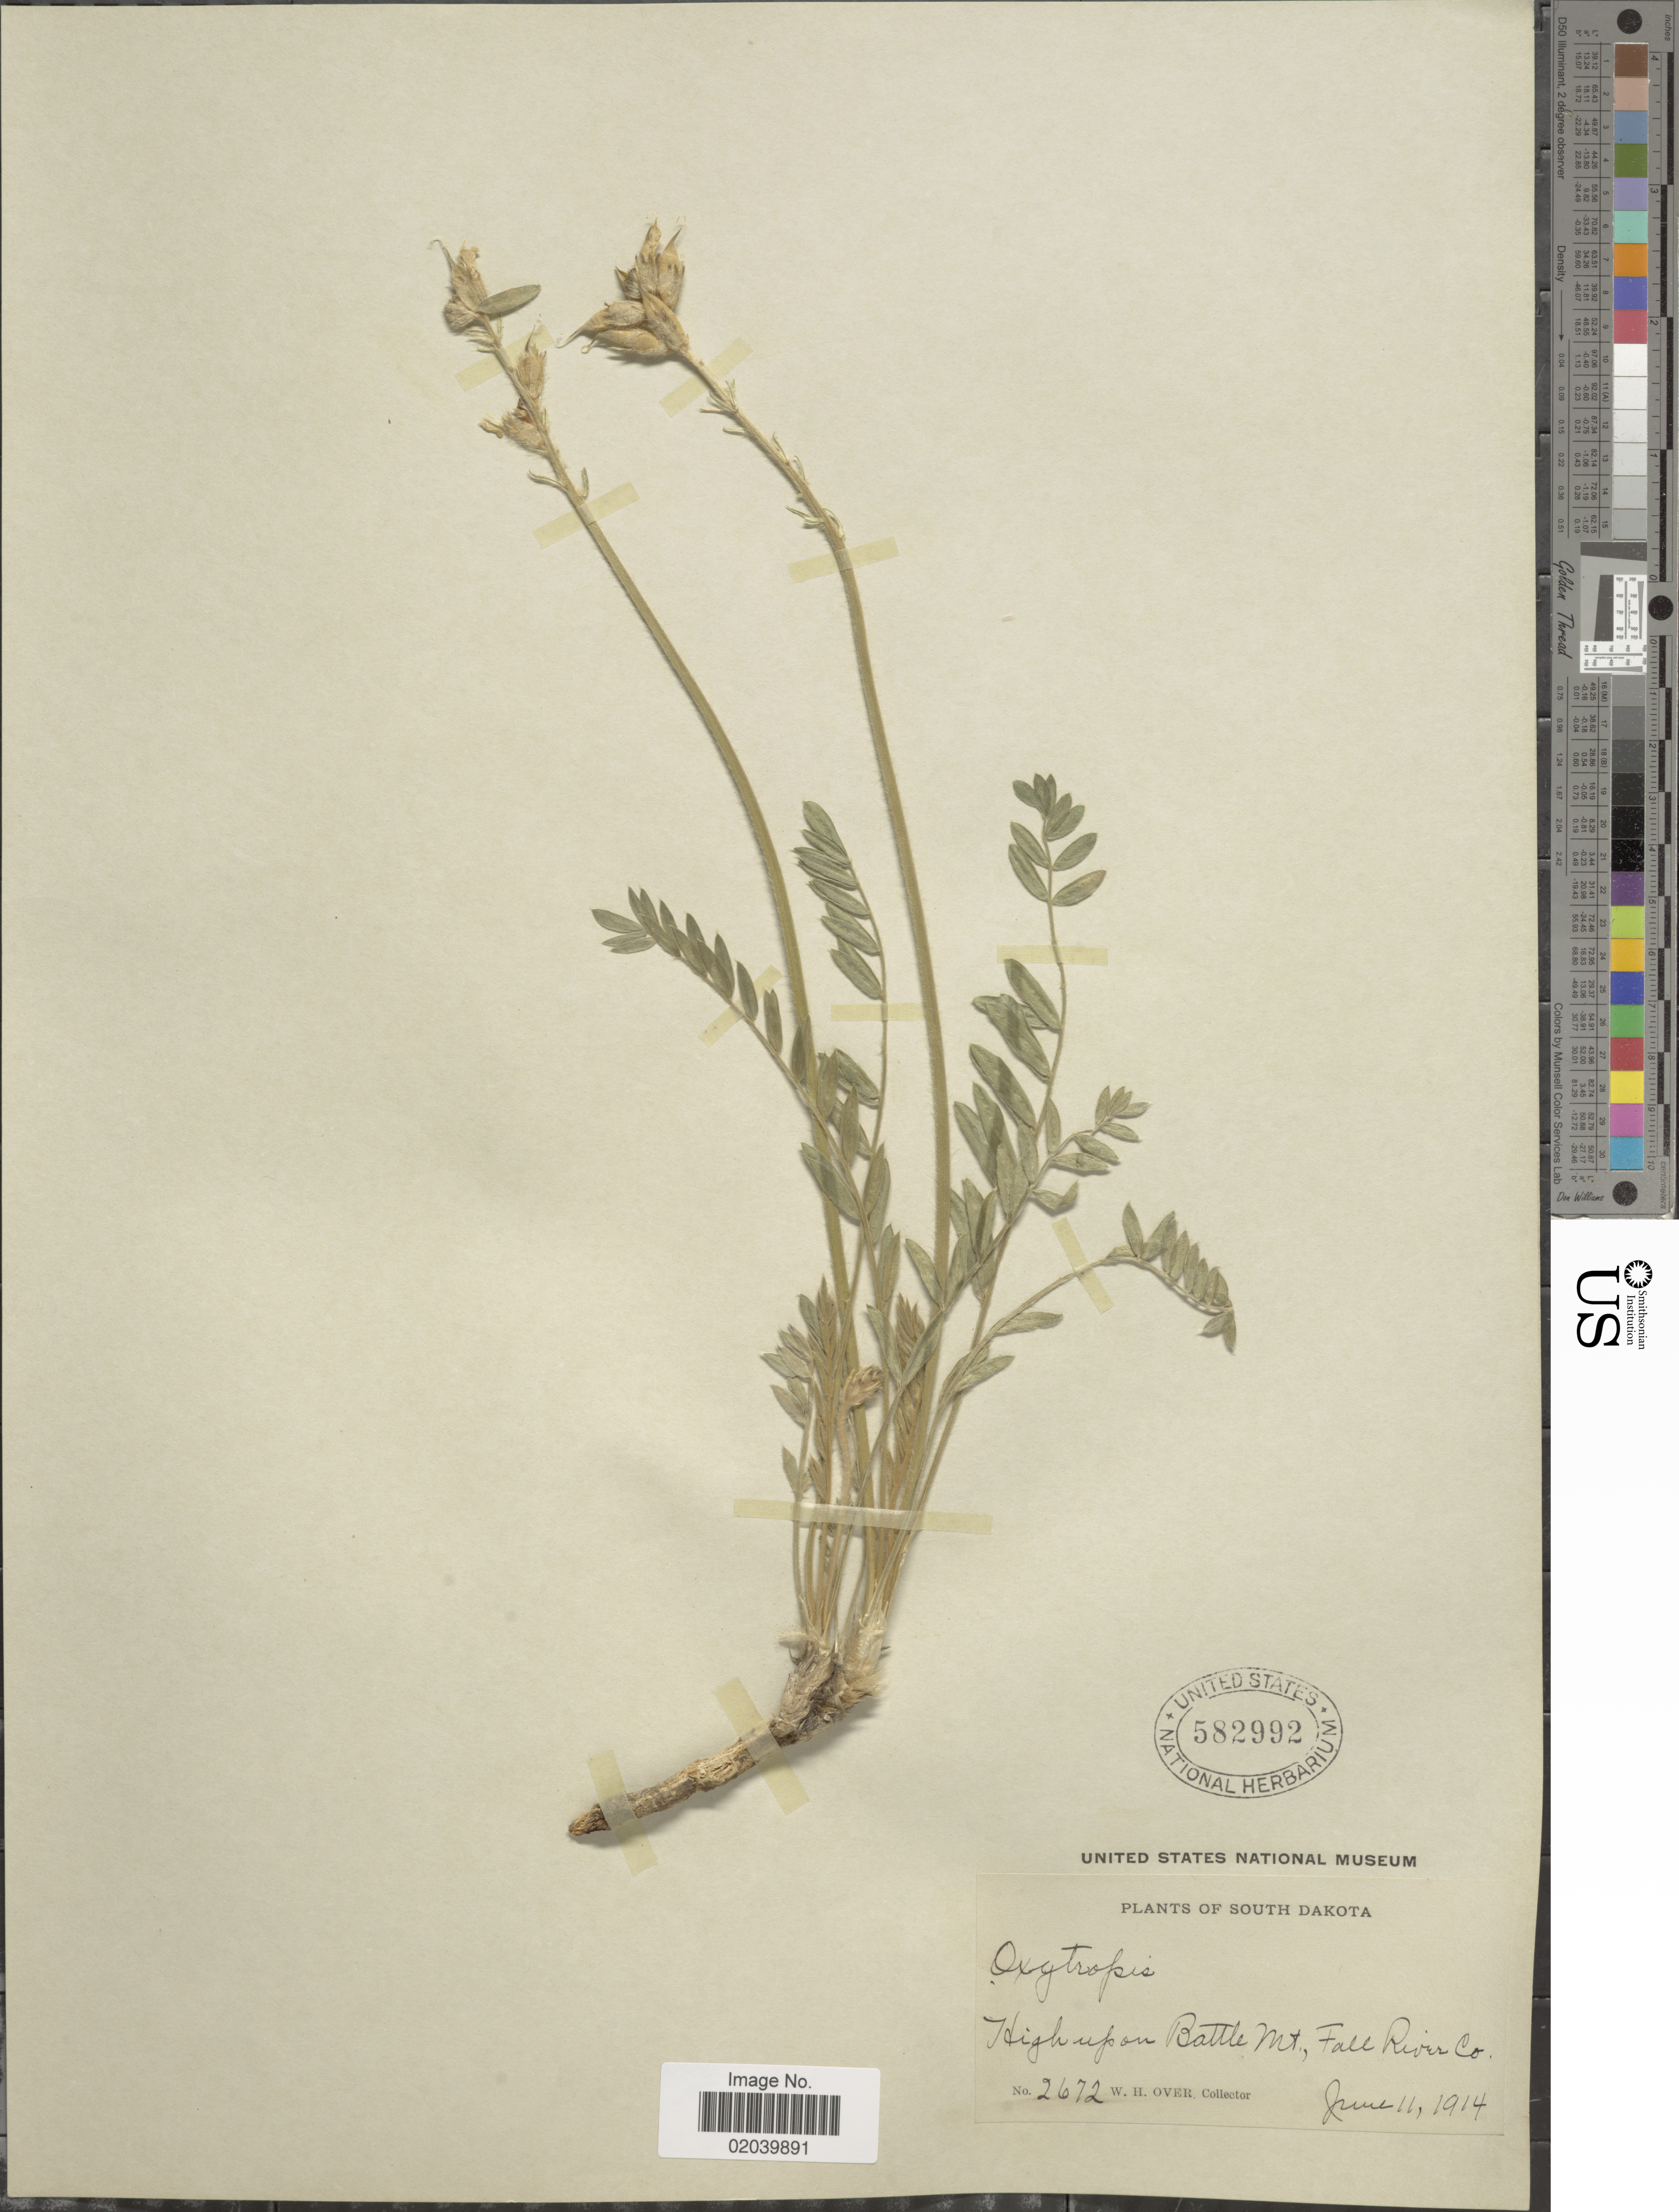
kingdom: Plantae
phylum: Tracheophyta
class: Magnoliopsida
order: Fabales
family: Fabaceae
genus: Oxytropis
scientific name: Oxytropis lambertii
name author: Pursh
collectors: W. Over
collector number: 2672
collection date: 1914-06-11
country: United States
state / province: South Dakota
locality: High upon Battle Mt., Fall River Co.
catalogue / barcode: US 582992